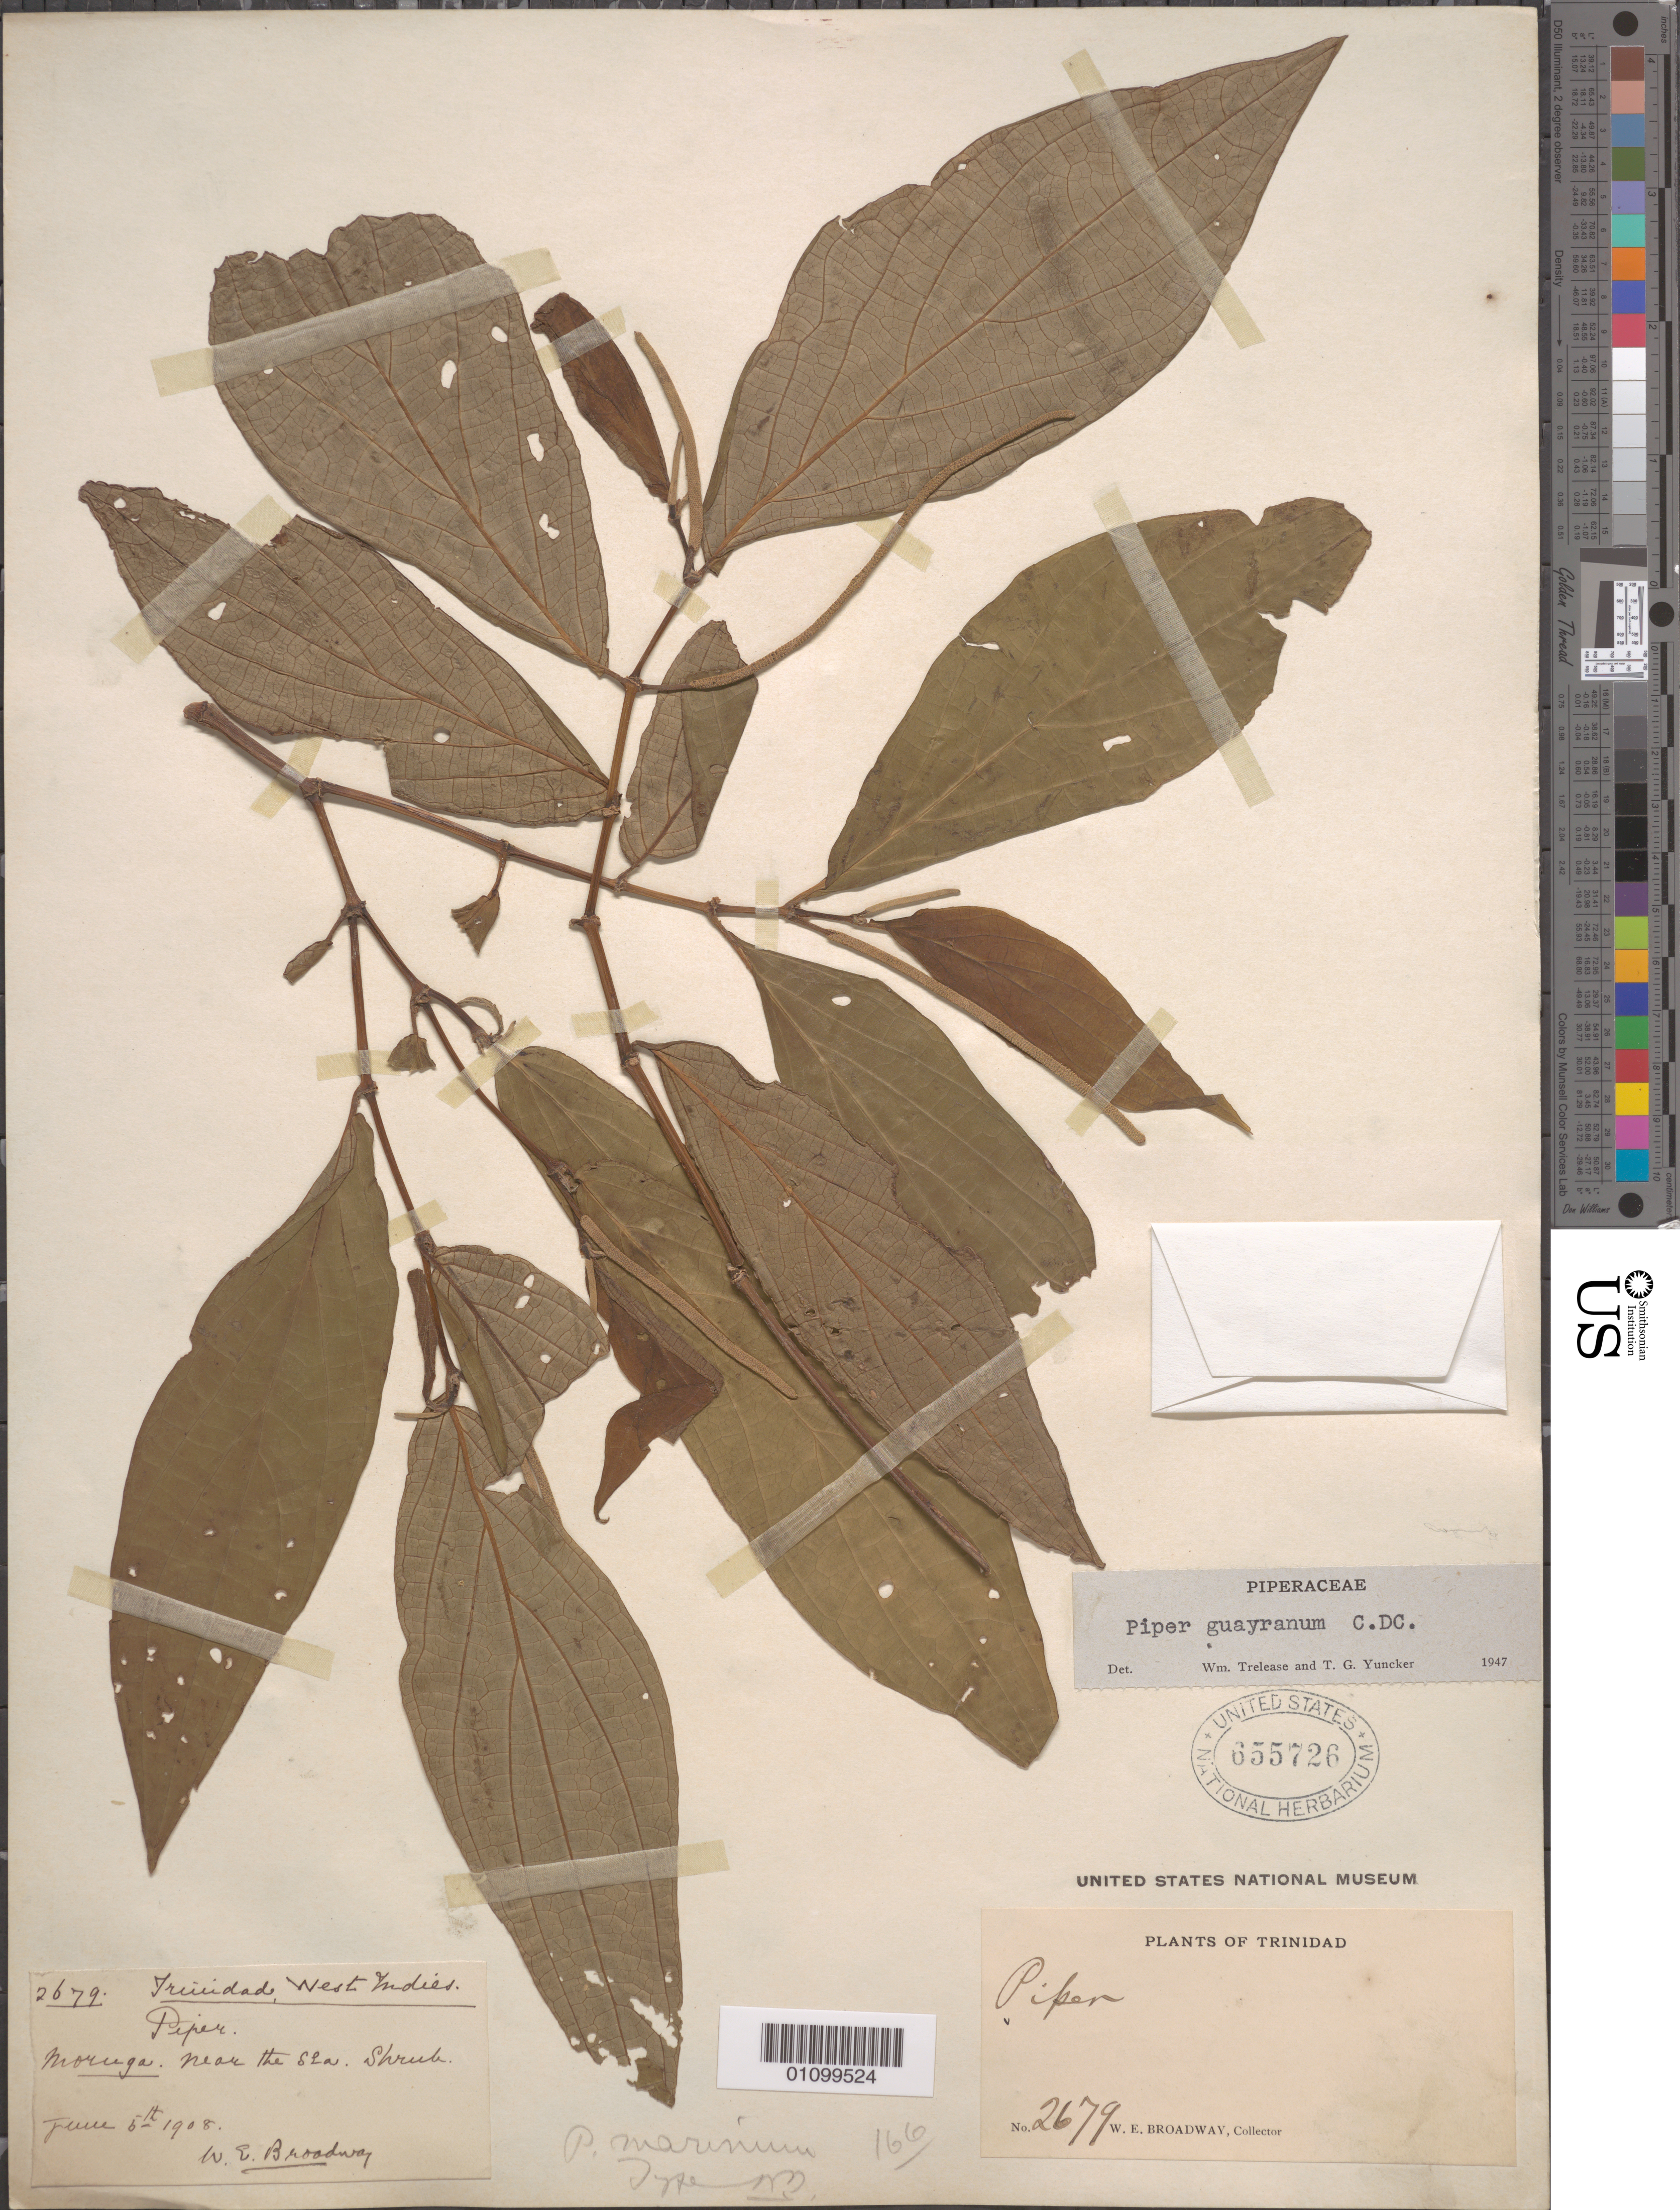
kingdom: Plantae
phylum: Tracheophyta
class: Magnoliopsida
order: Piperales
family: Piperaceae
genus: Piper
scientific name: Piper guayranum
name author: C. DC.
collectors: W. E. Broadway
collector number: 2679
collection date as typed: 05 Jun 1908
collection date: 1908-06-05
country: Trinidad and Tobago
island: Trinidad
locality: Moruga. Near the Sea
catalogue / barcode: US 655726